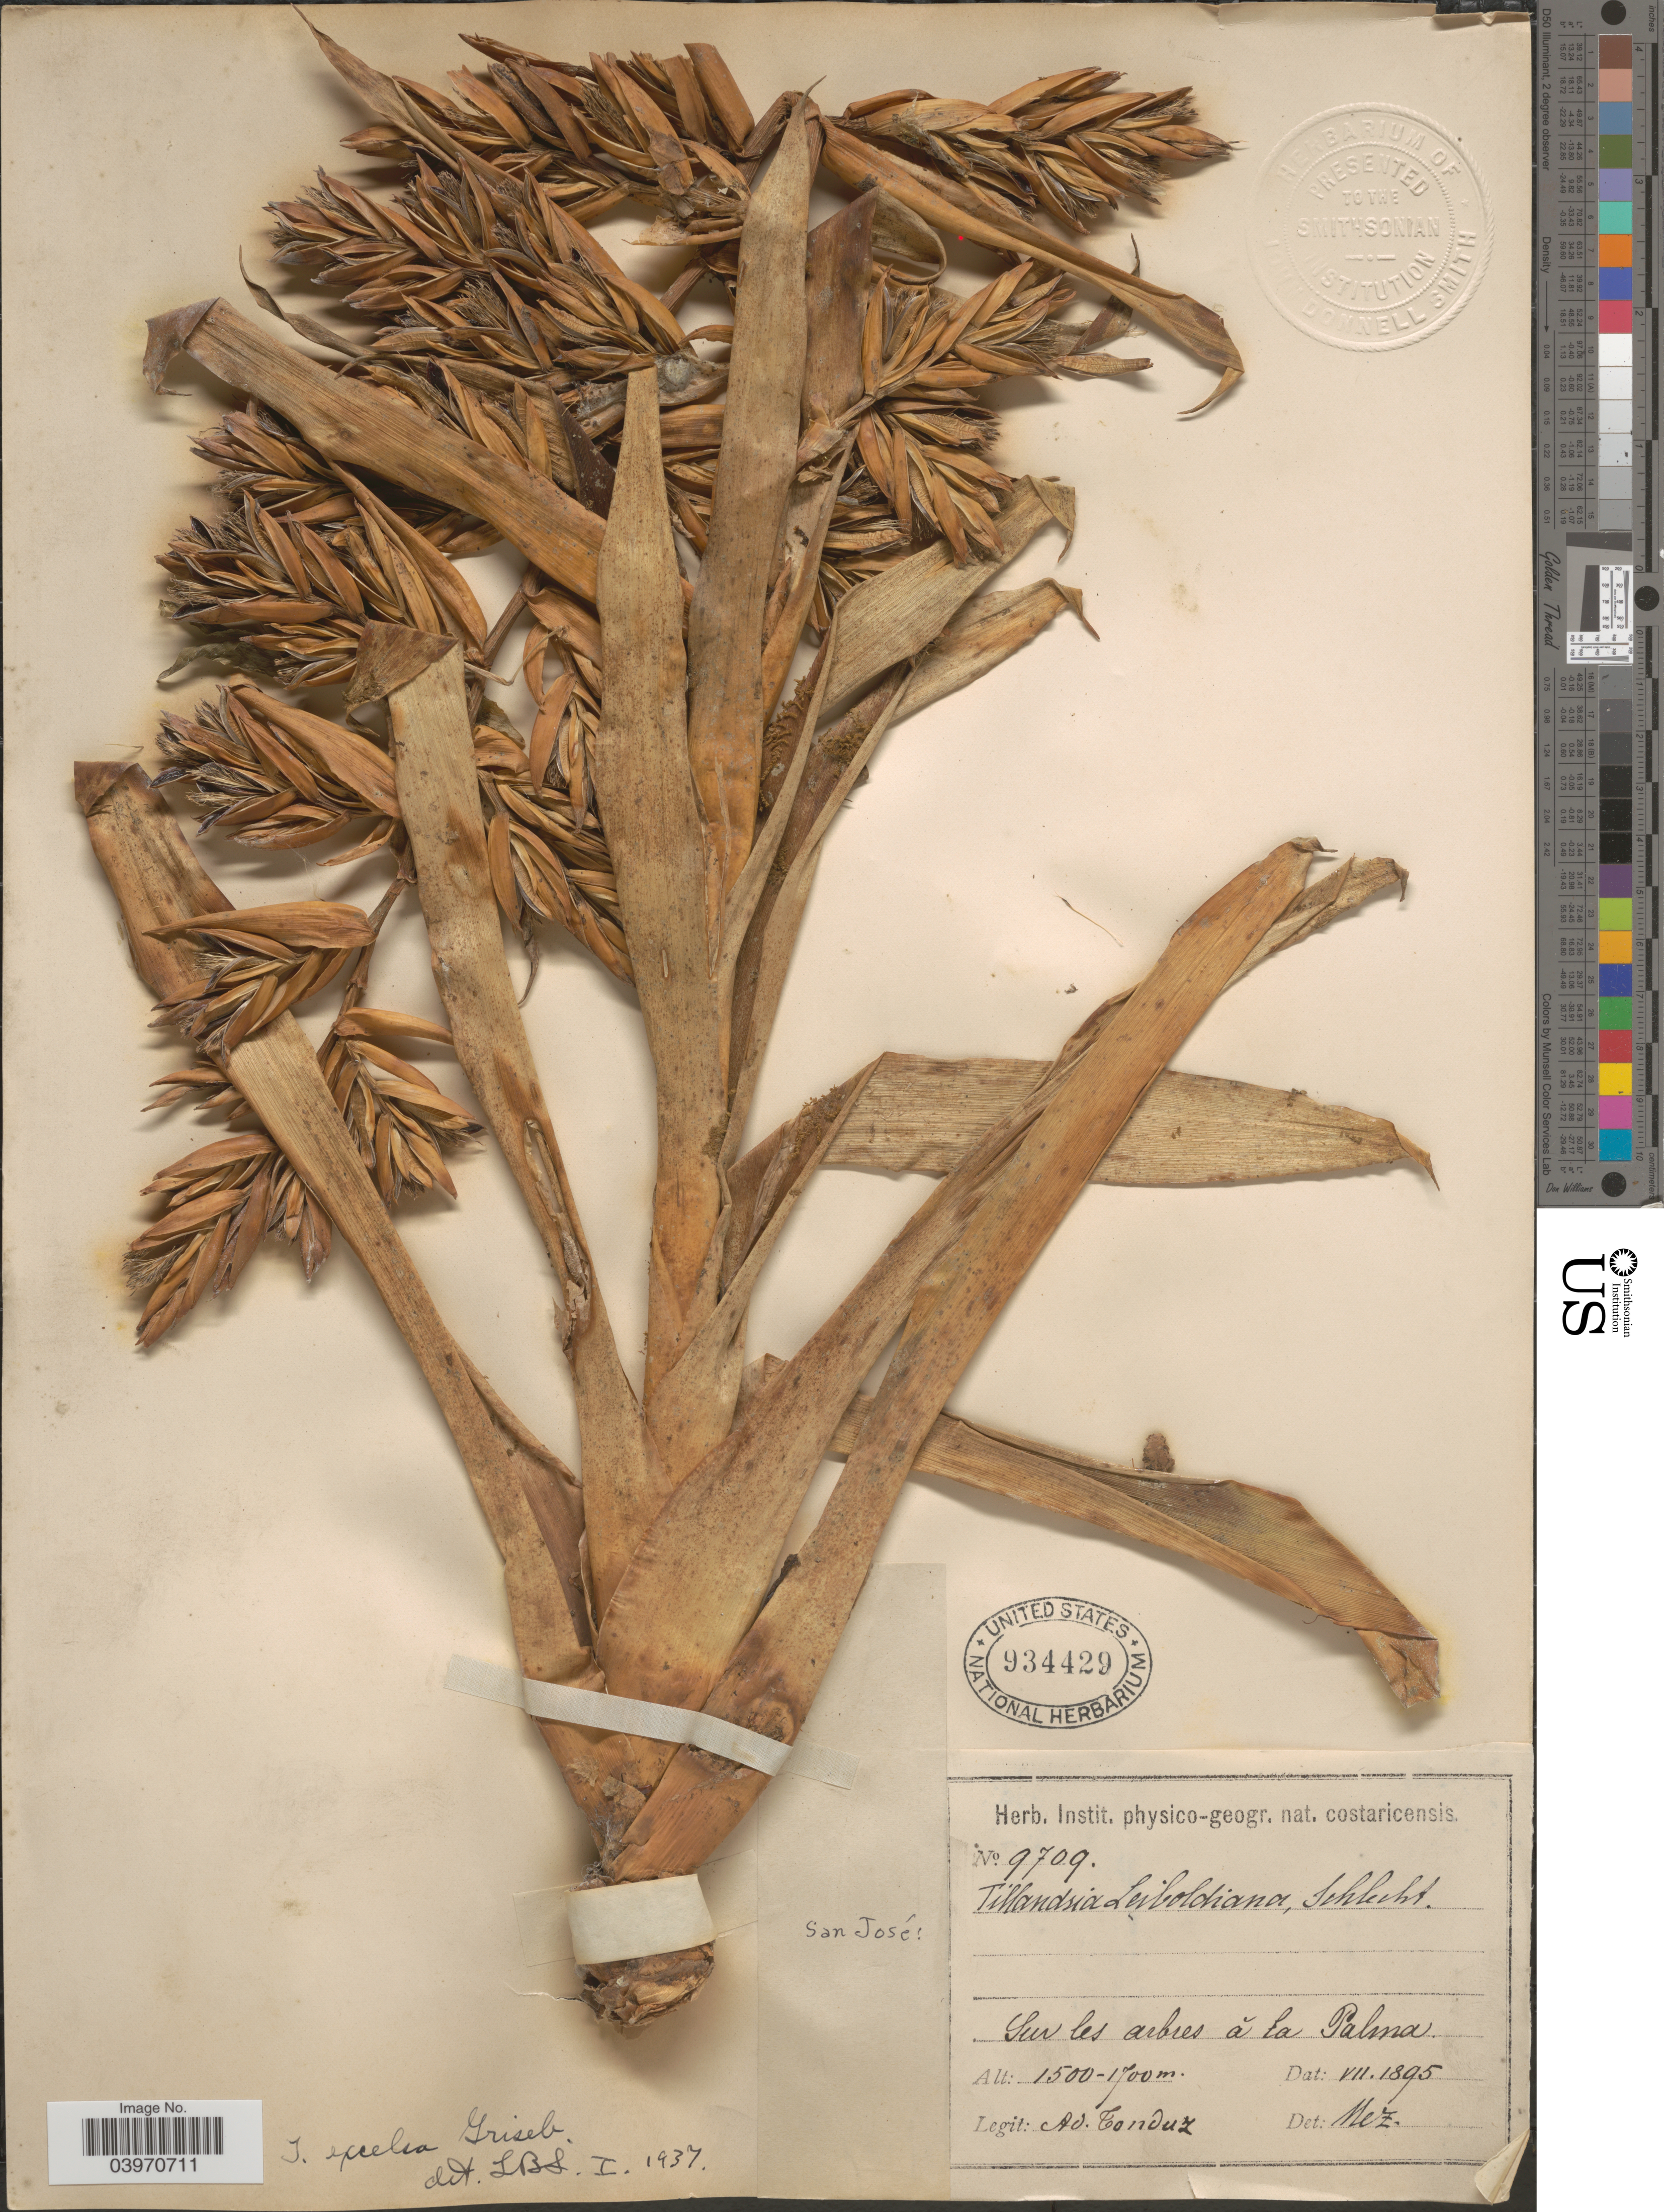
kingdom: Plantae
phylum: Tracheophyta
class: Liliopsida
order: Poales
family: Bromeliaceae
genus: Tillandsia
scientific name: Tillandsia excelsa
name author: Griseb.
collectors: A. Tonduz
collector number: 9709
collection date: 1895-07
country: Costa Rica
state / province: San José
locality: Sur les arbres â la Palma.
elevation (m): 1500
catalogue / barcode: US 934429